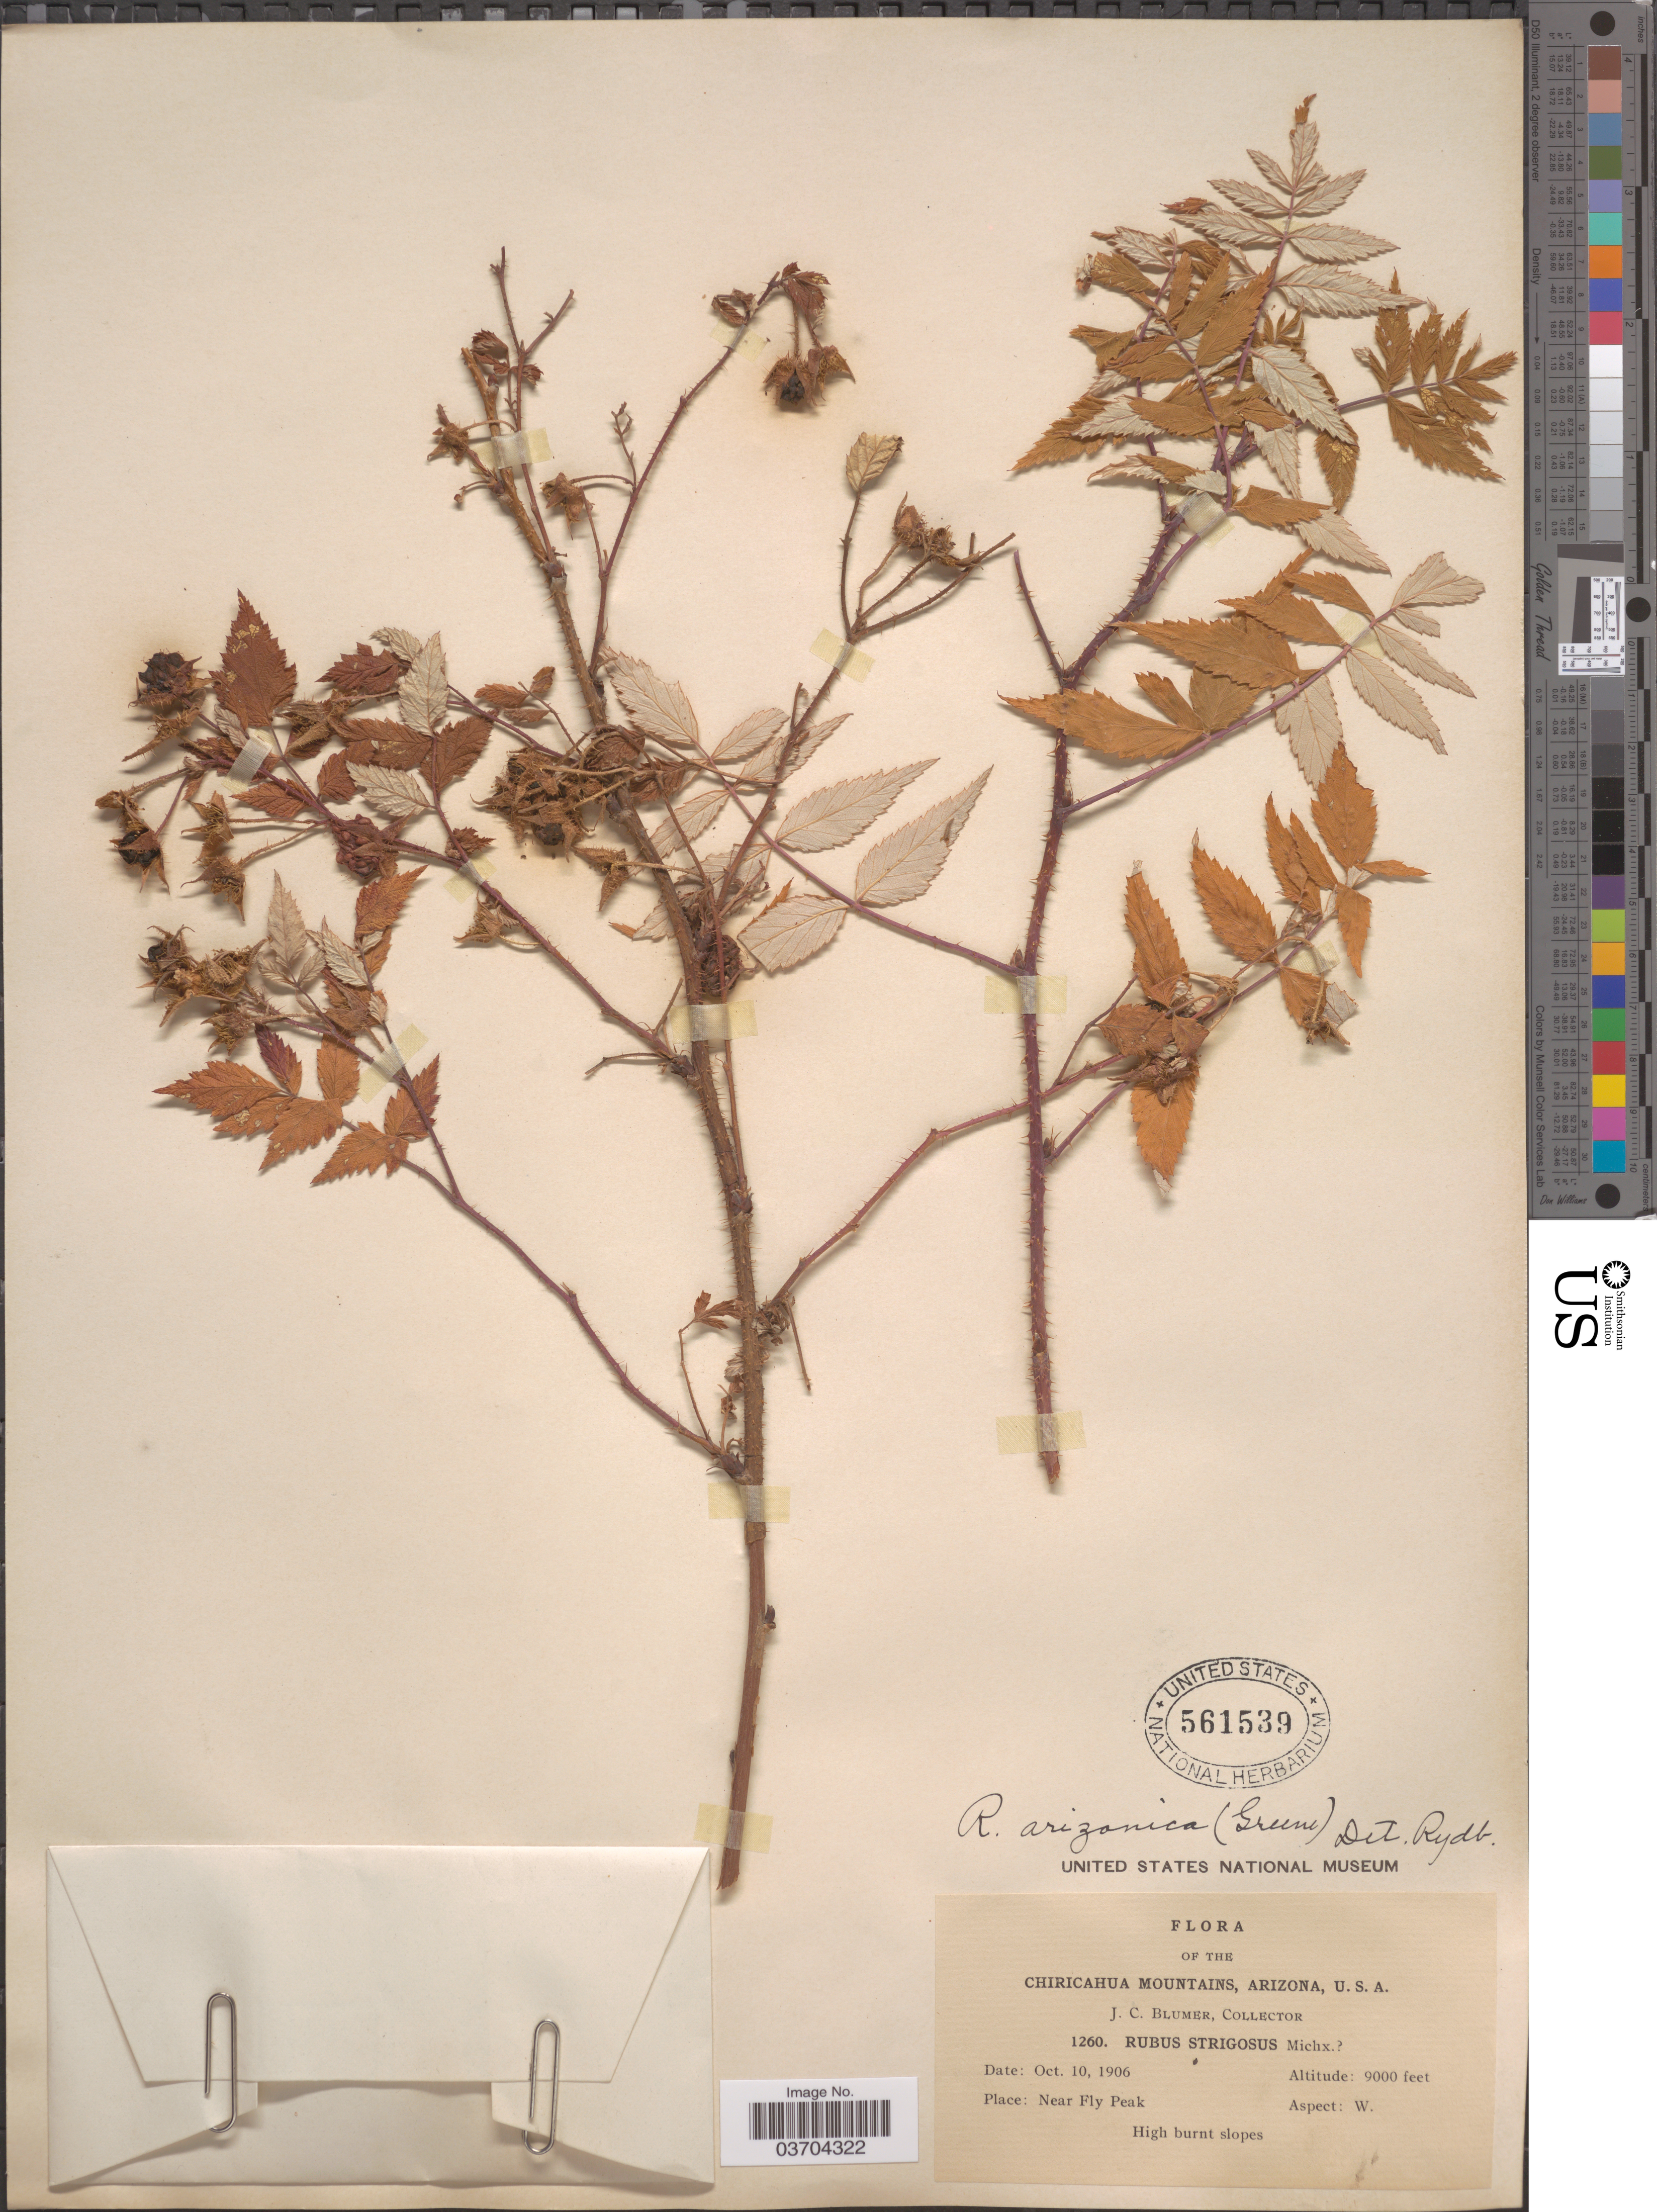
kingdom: Plantae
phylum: Tracheophyta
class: Magnoliopsida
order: Rosales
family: Rosaceae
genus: Rubus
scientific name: Rubus arizonicus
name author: (Greene) Rydb.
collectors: J. C. Blumer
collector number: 1260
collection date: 1906-10-10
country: United States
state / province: Arizona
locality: Chiricahua Mountains. Near Fly Peak.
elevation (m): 2743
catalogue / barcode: US 561539